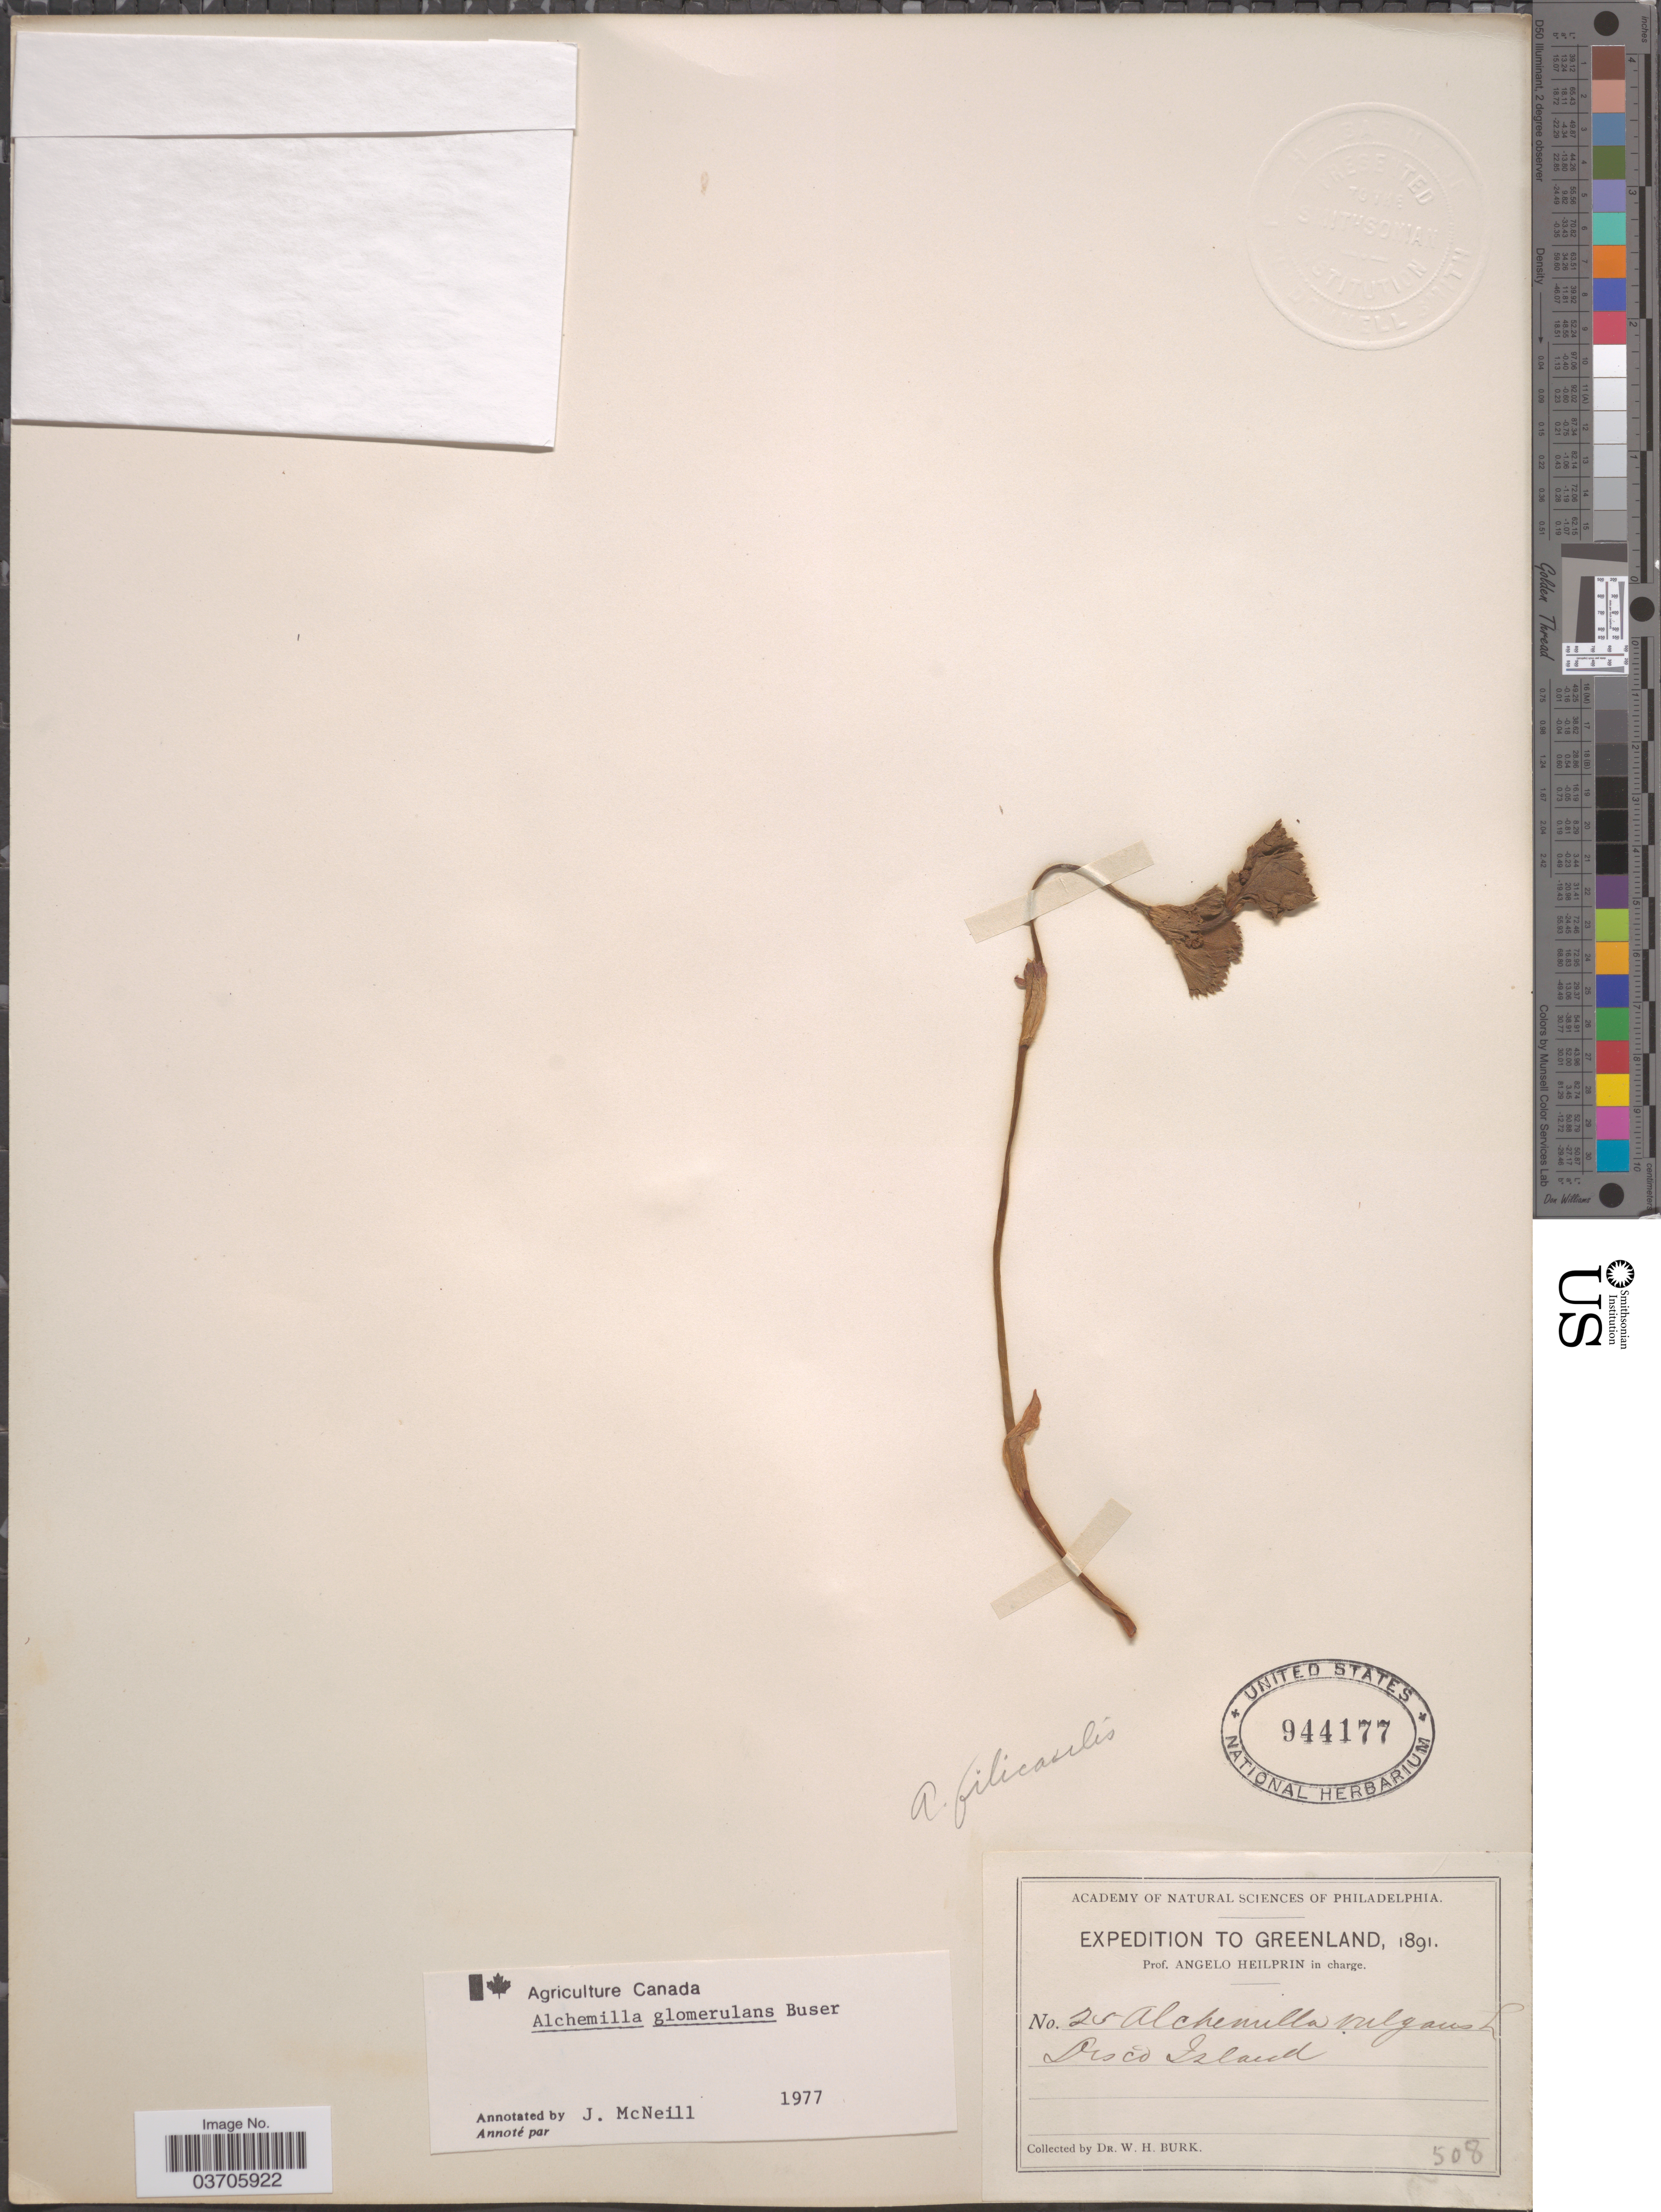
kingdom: Plantae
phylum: Tracheophyta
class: Magnoliopsida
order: Rosales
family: Rosaceae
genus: Alchemilla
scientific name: Alchemilla glomerulans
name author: Buser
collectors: W. Burk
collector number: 25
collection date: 1891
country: Greenland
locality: Disco Island.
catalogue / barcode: US 944177